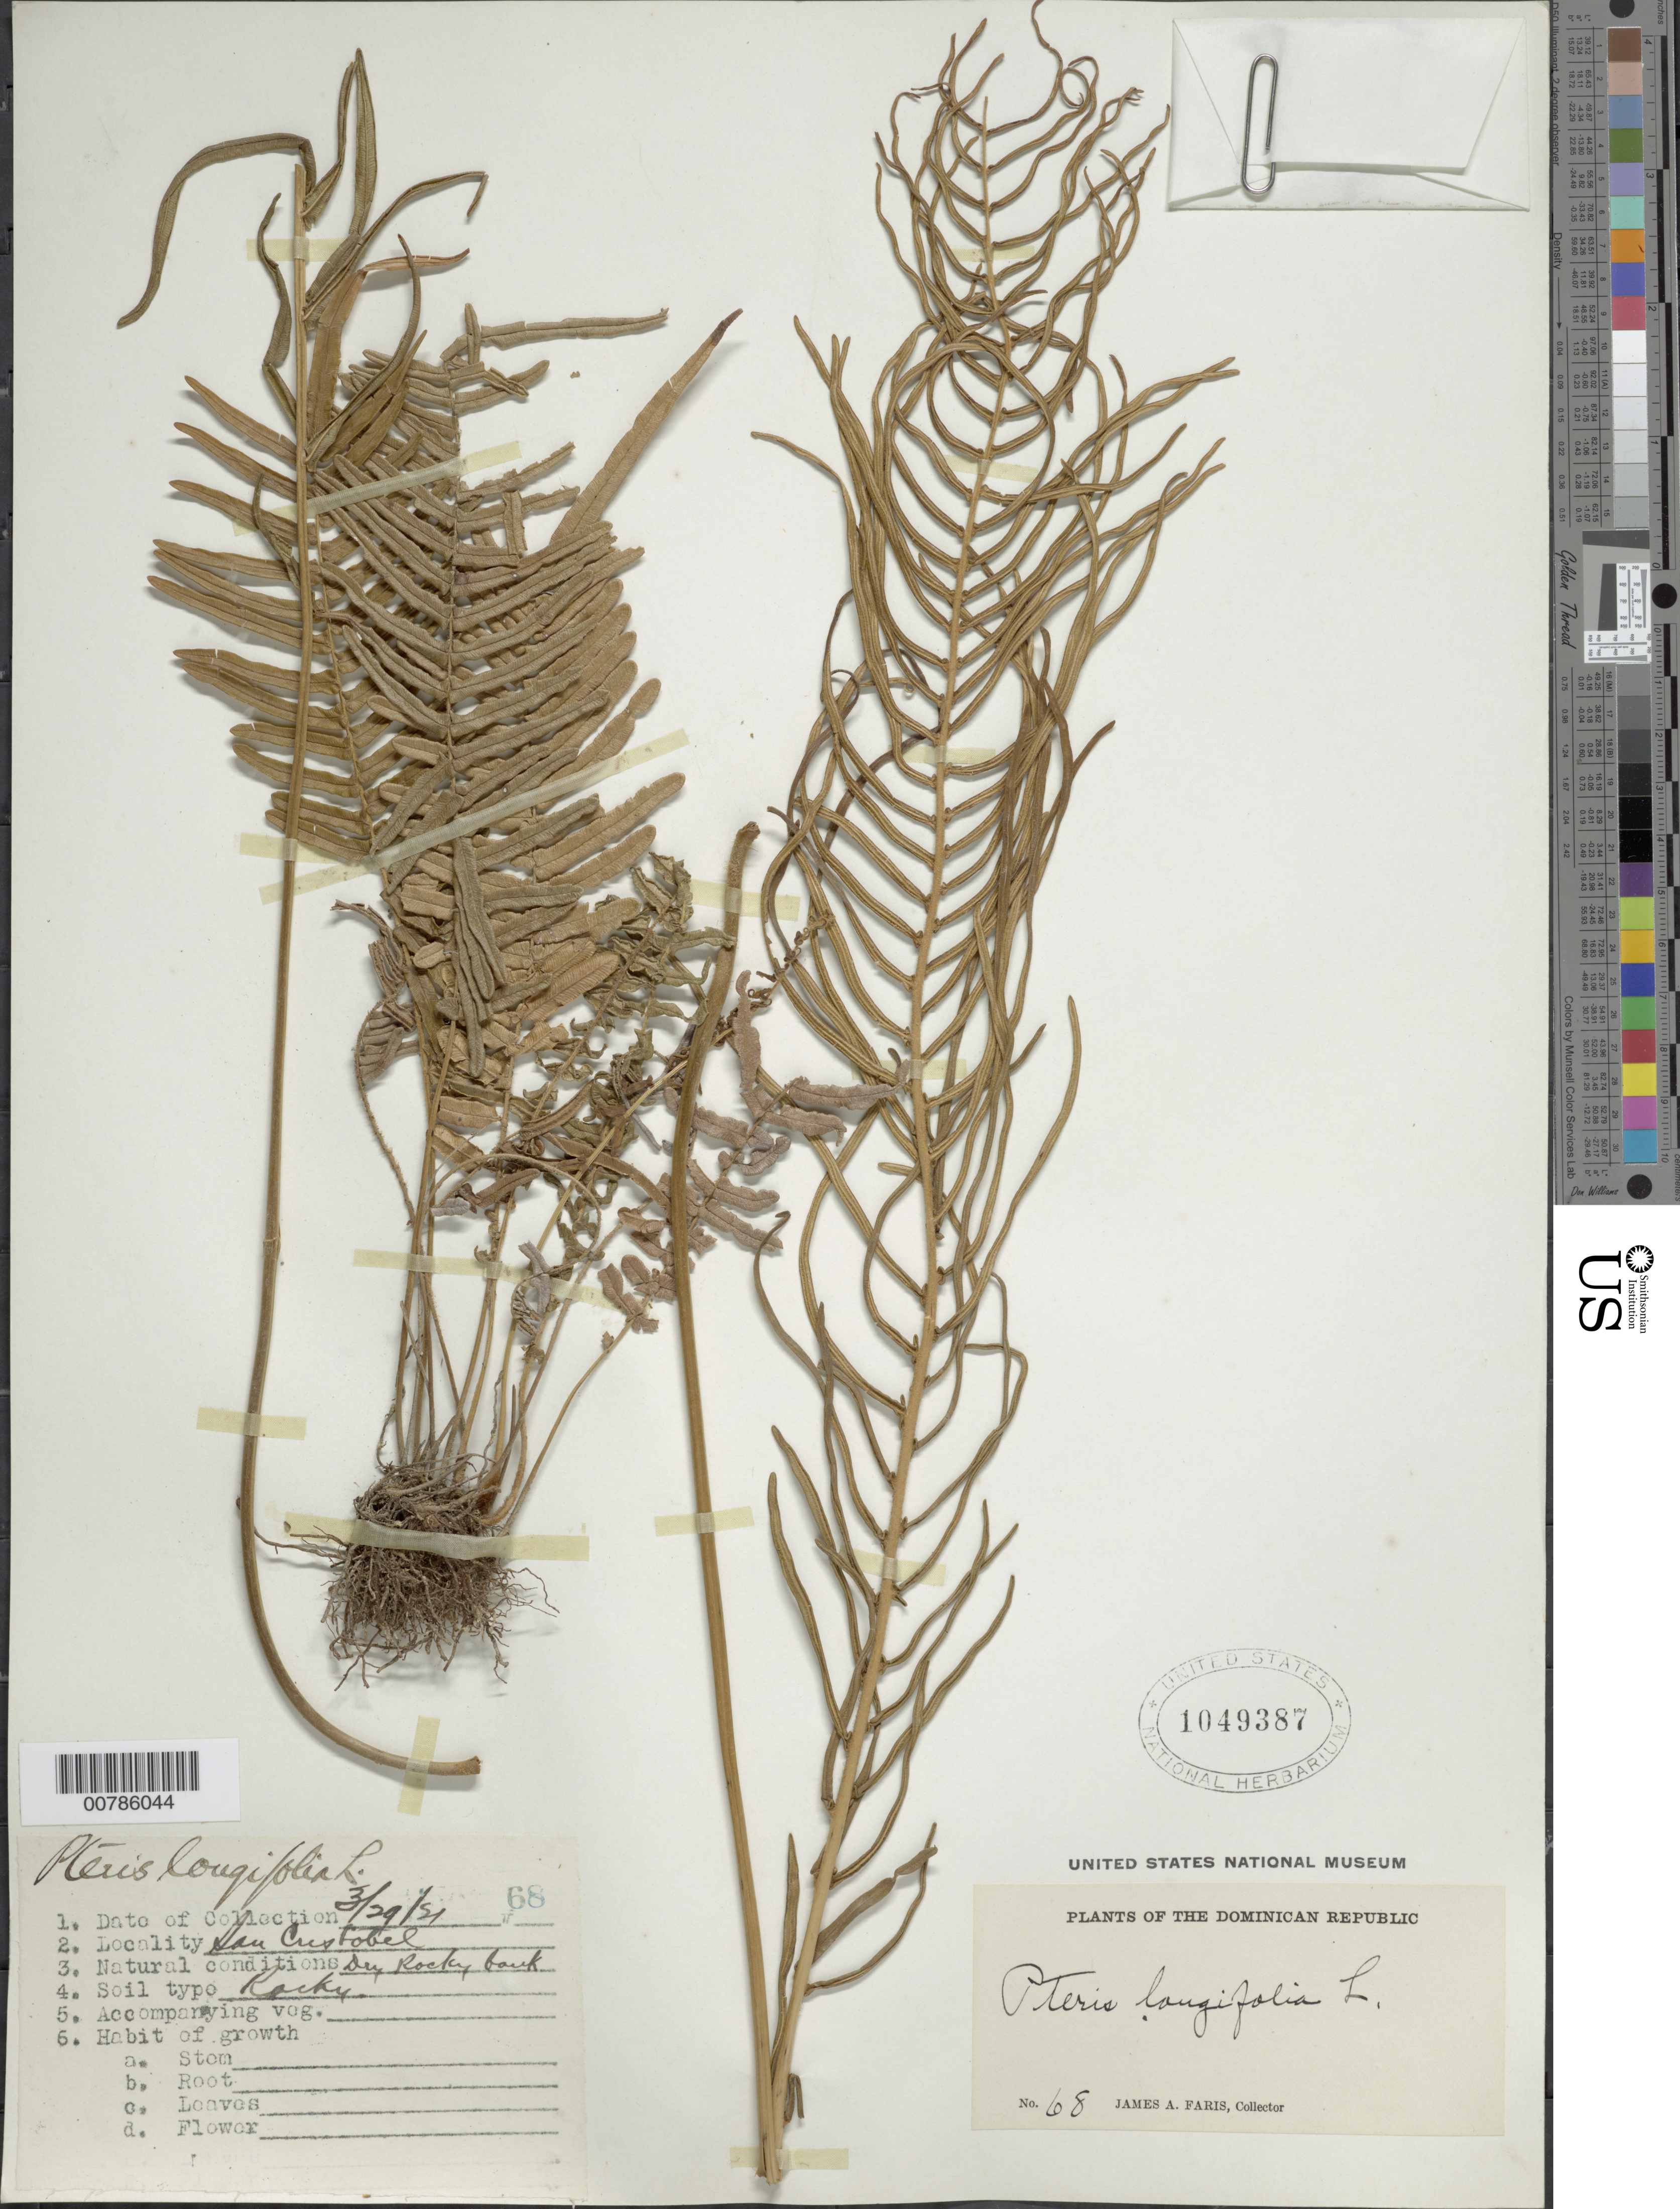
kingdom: Plantae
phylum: Tracheophyta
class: Polypodiopsida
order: Polypodiales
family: Pteridaceae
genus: Pteris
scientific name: Pteris longifolia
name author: L.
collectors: J. Faris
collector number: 68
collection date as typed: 29 Mar 1910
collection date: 1910-03-29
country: Dominican Republic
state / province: San Cristobal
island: Hispaniola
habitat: Dry rocky bank, rocky soil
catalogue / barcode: US 1049387